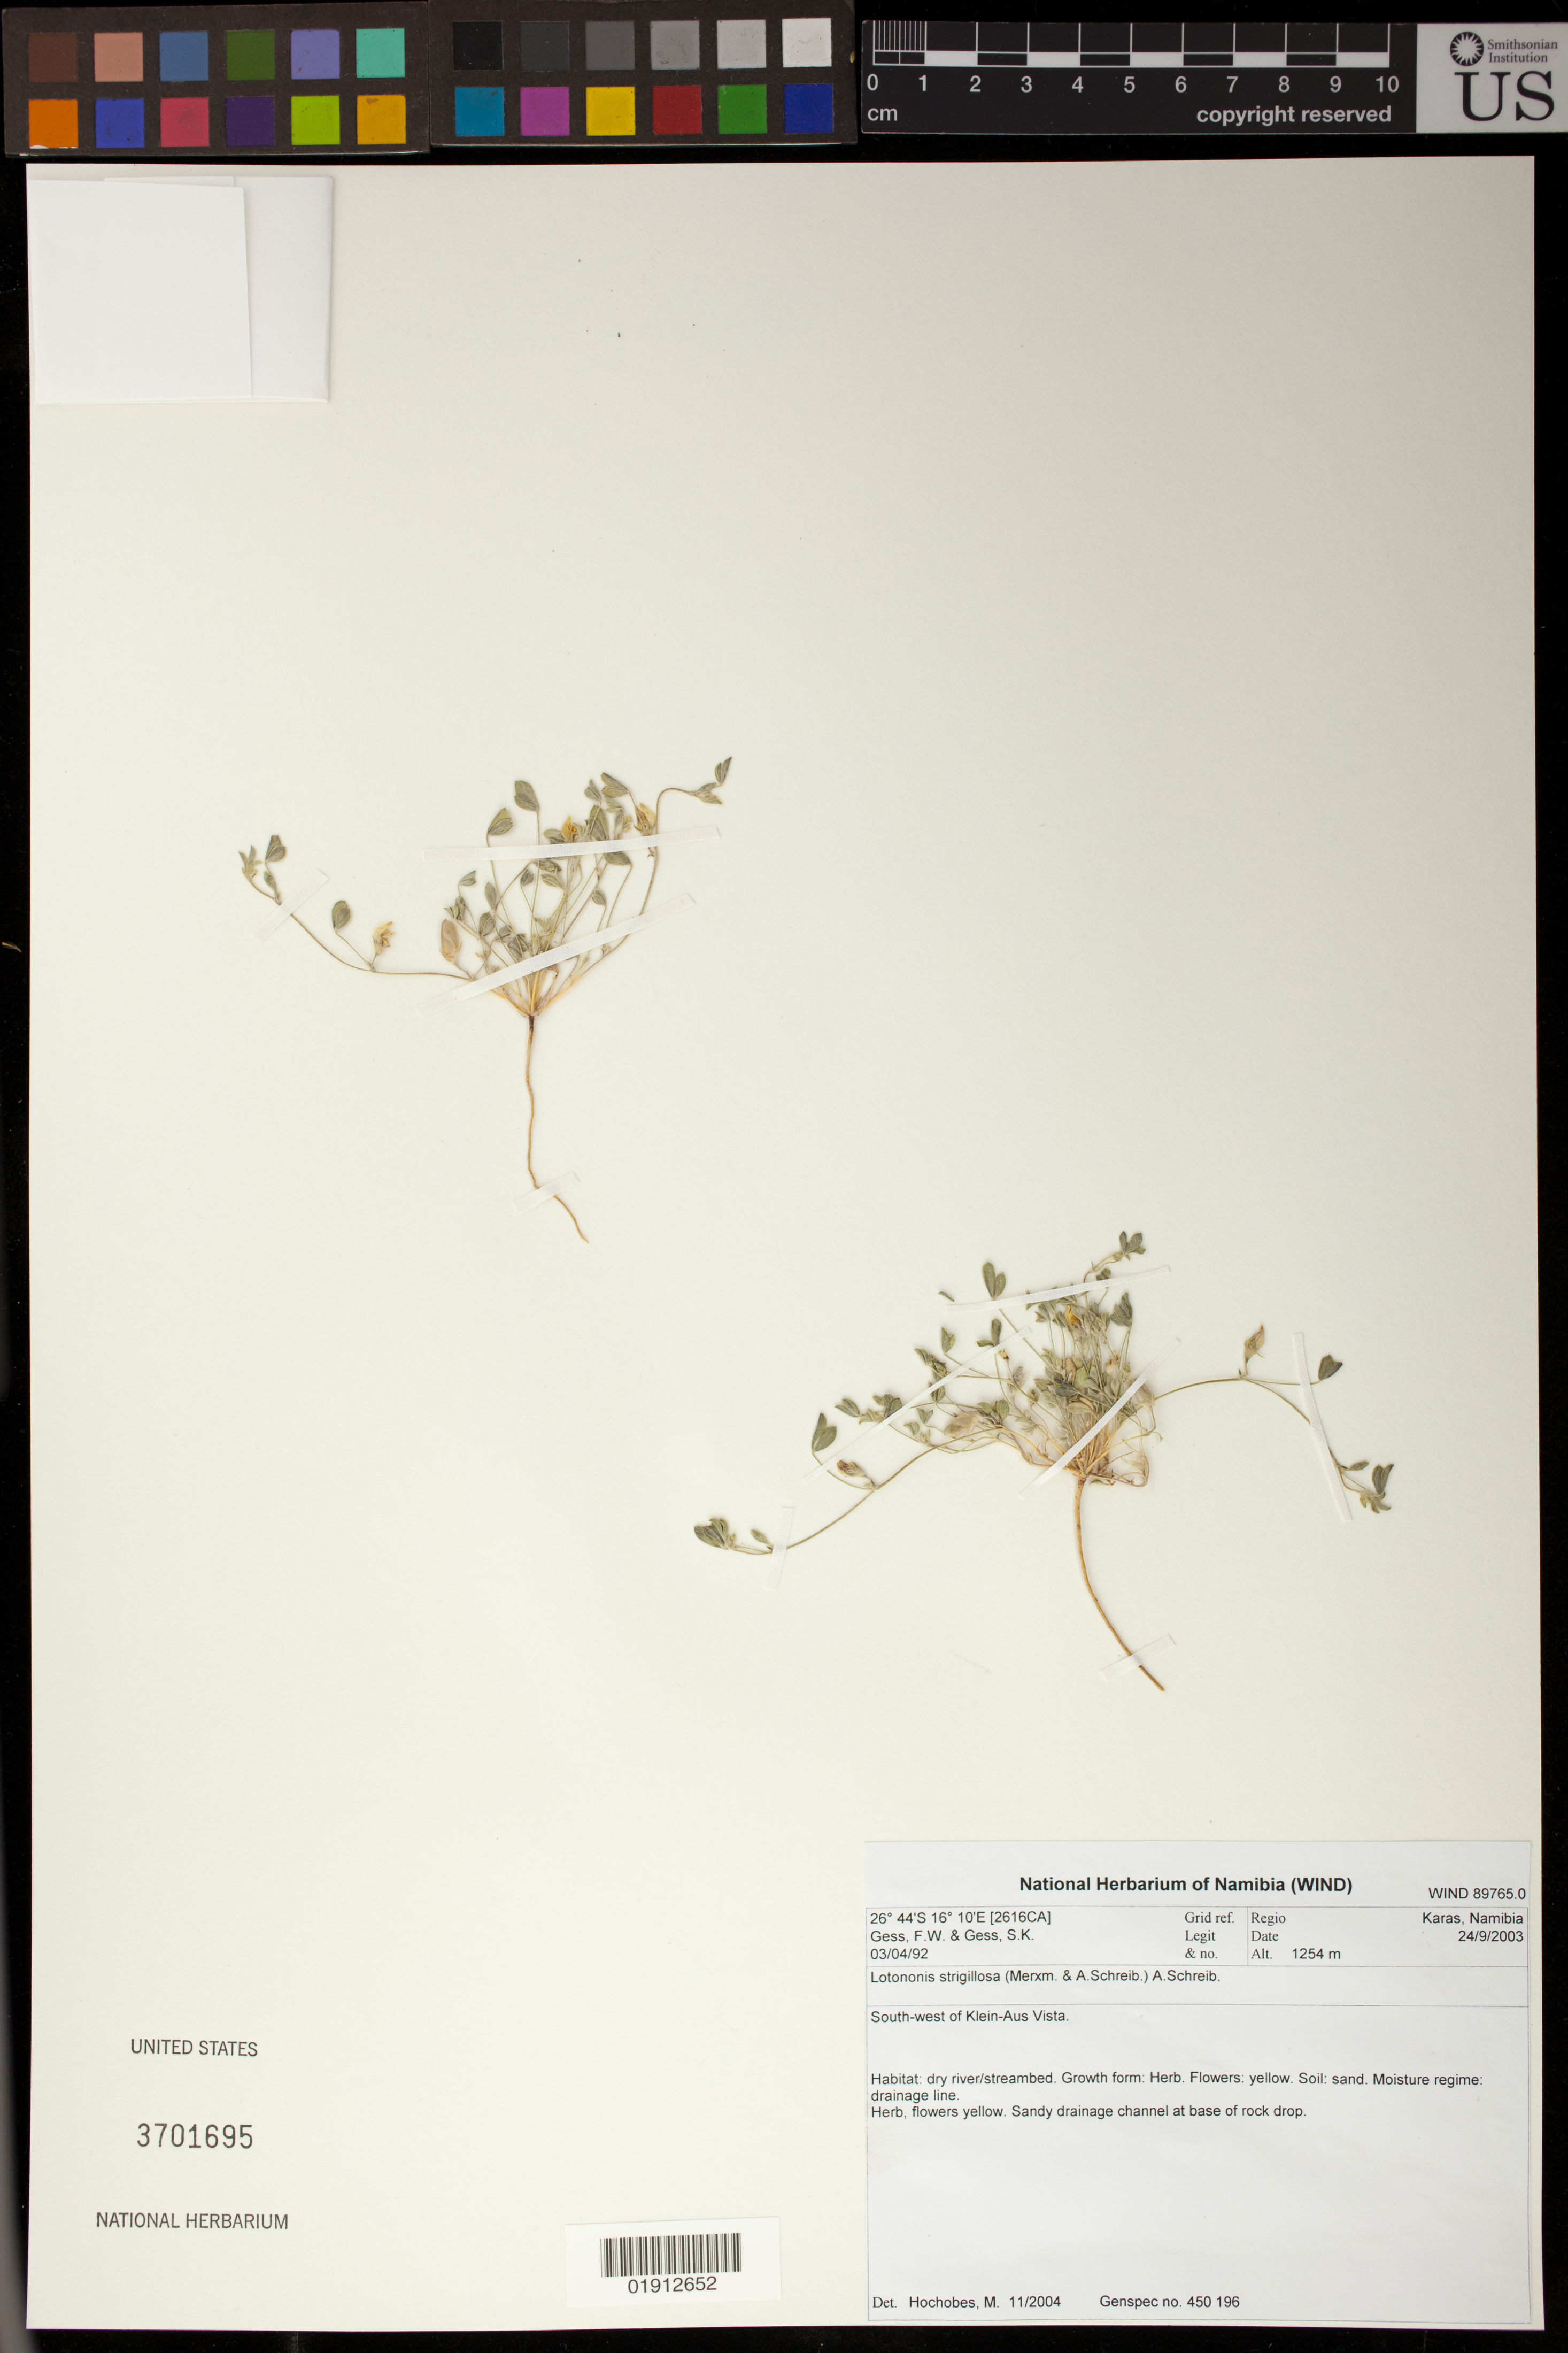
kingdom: Plantae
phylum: Tracheophyta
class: Magnoliopsida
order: Fabales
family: Fabaceae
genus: Lotononis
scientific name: Lotononis strigillosa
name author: (Merxm. & A. Schreib.) A. Schreib.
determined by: Hochobes, M. M.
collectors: F. Gess & S. Gess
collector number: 03/04/92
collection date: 2003-09-24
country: Namibia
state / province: Karas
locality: South-west of Klein-Aus Vista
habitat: Sandy drainage channel at base of rock drop.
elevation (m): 1254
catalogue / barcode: US 3701695